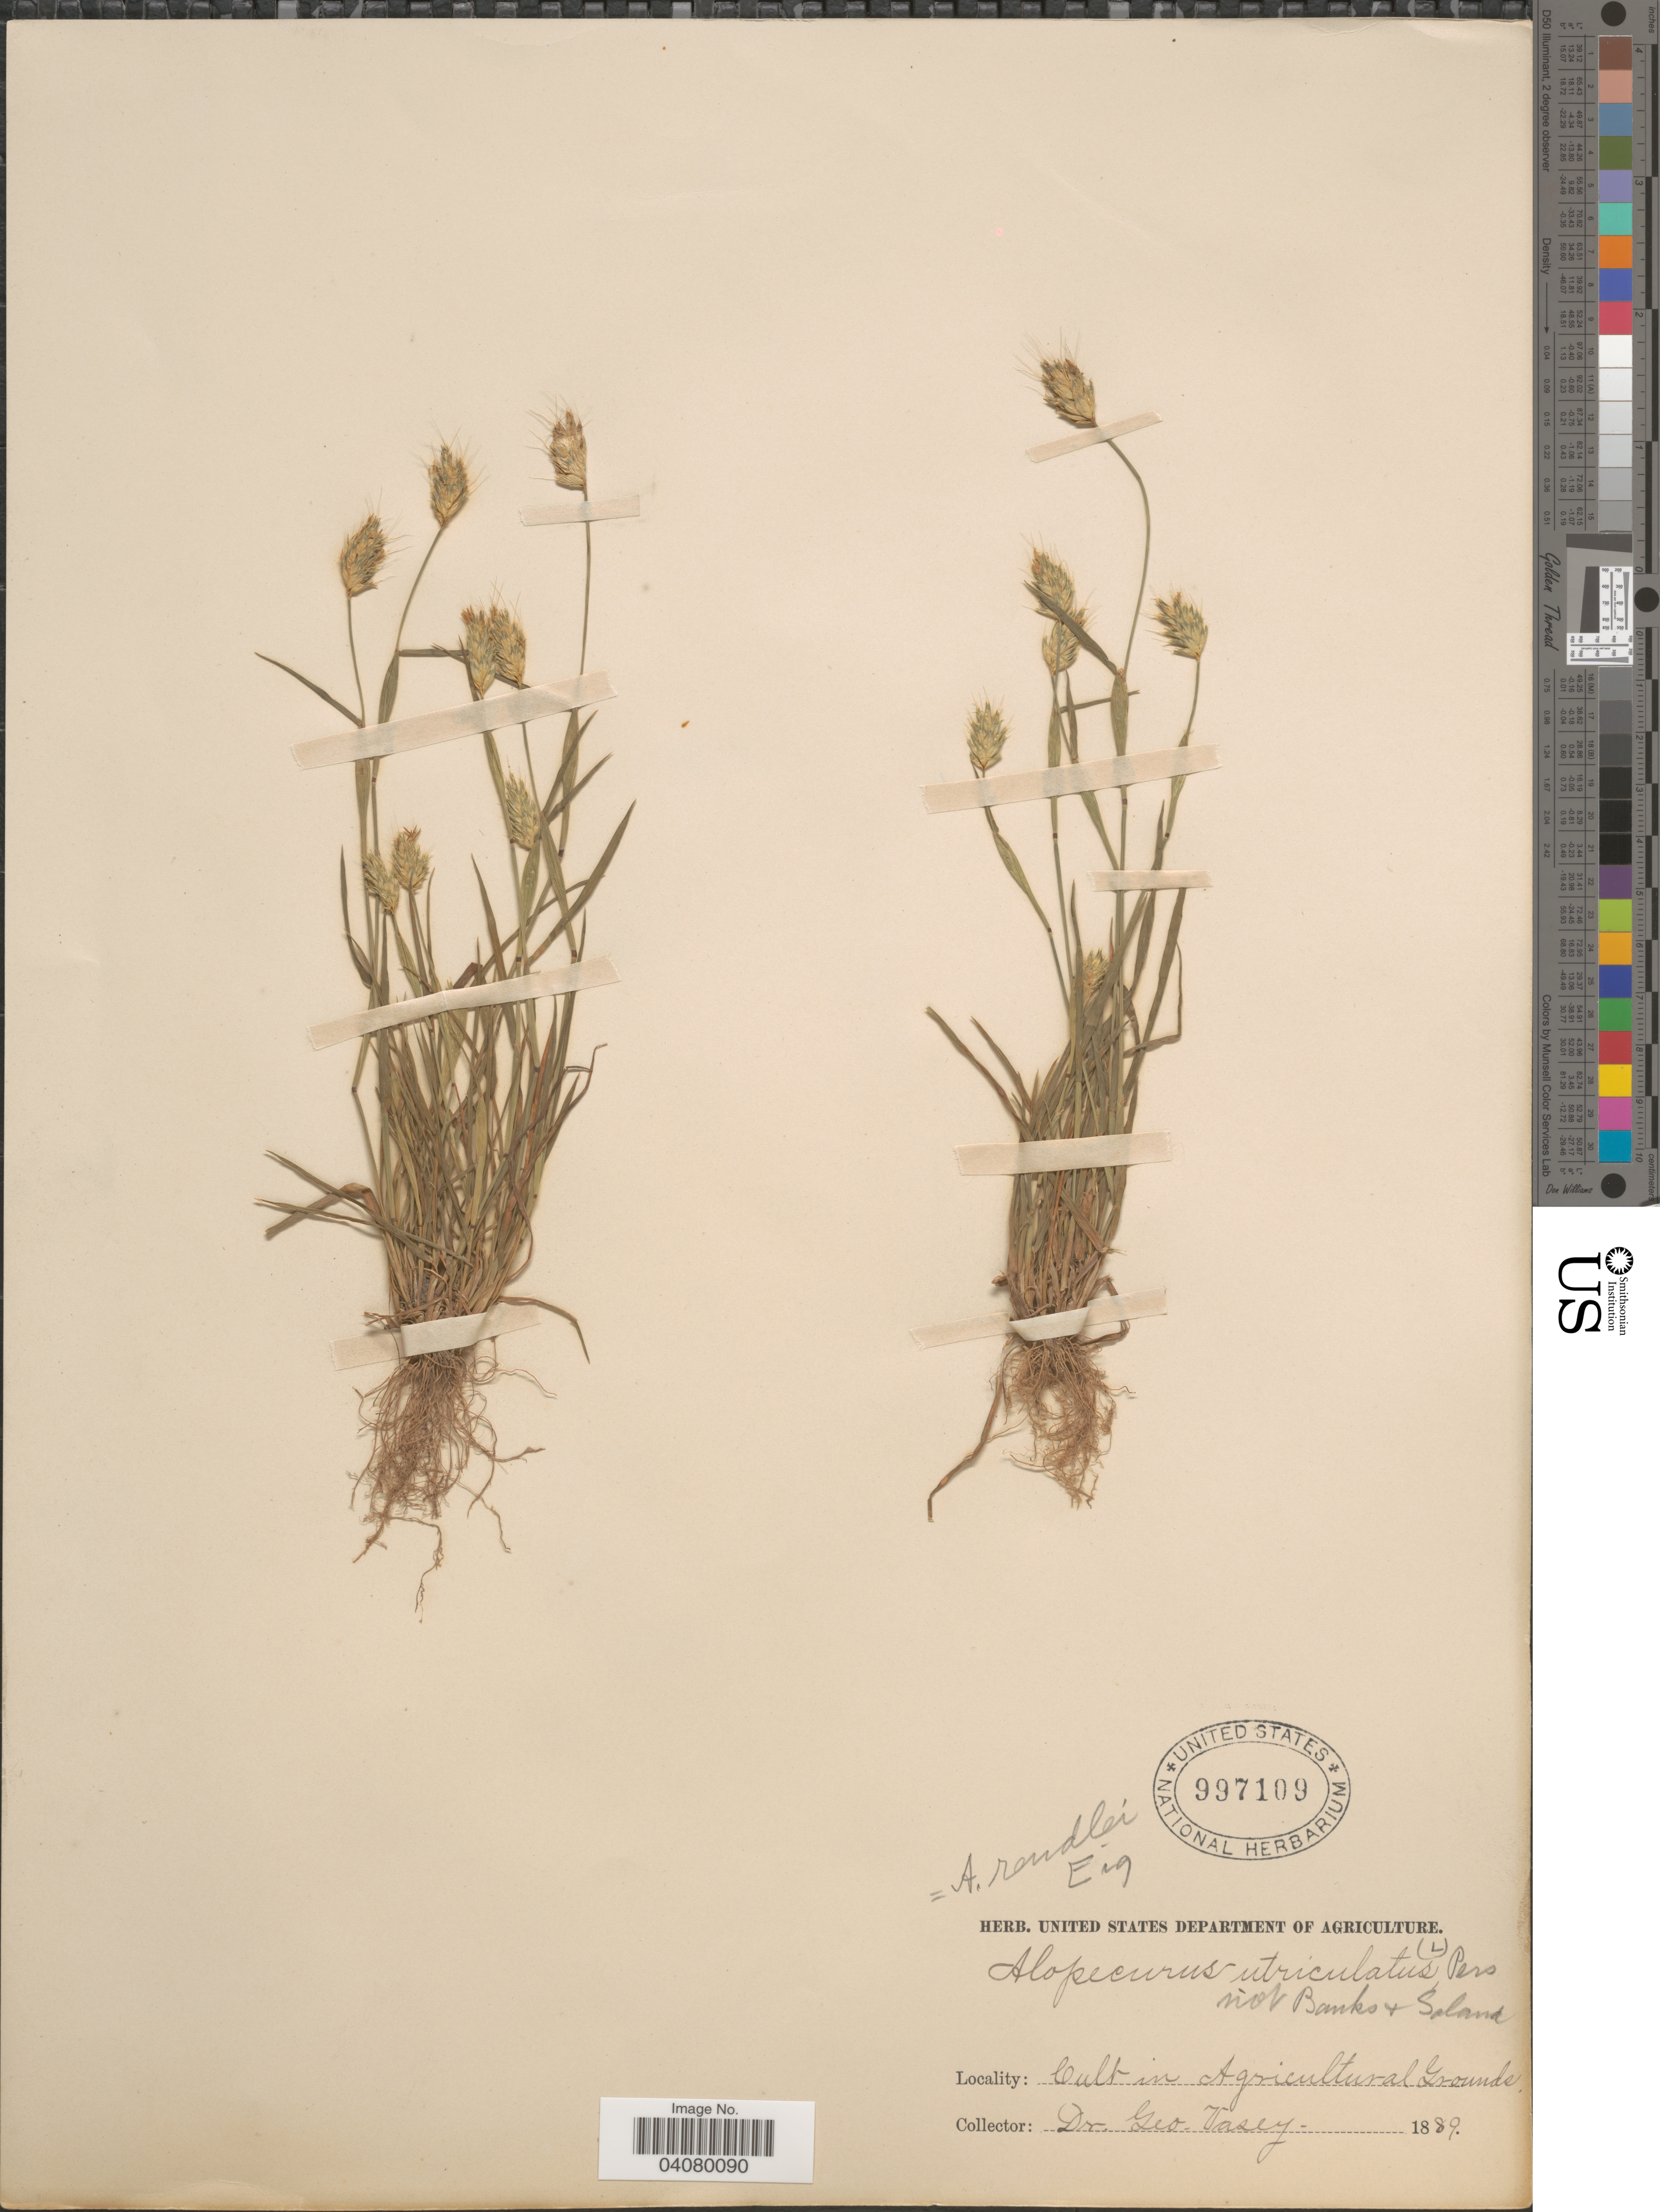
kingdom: Plantae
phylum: Tracheophyta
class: Liliopsida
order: Poales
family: Poaceae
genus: Alopecurus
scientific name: Alopecurus rendlei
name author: Eig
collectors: G. Vasey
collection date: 1889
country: United States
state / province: District of Columbia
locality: Agricultural Grounds.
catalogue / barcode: US 997109